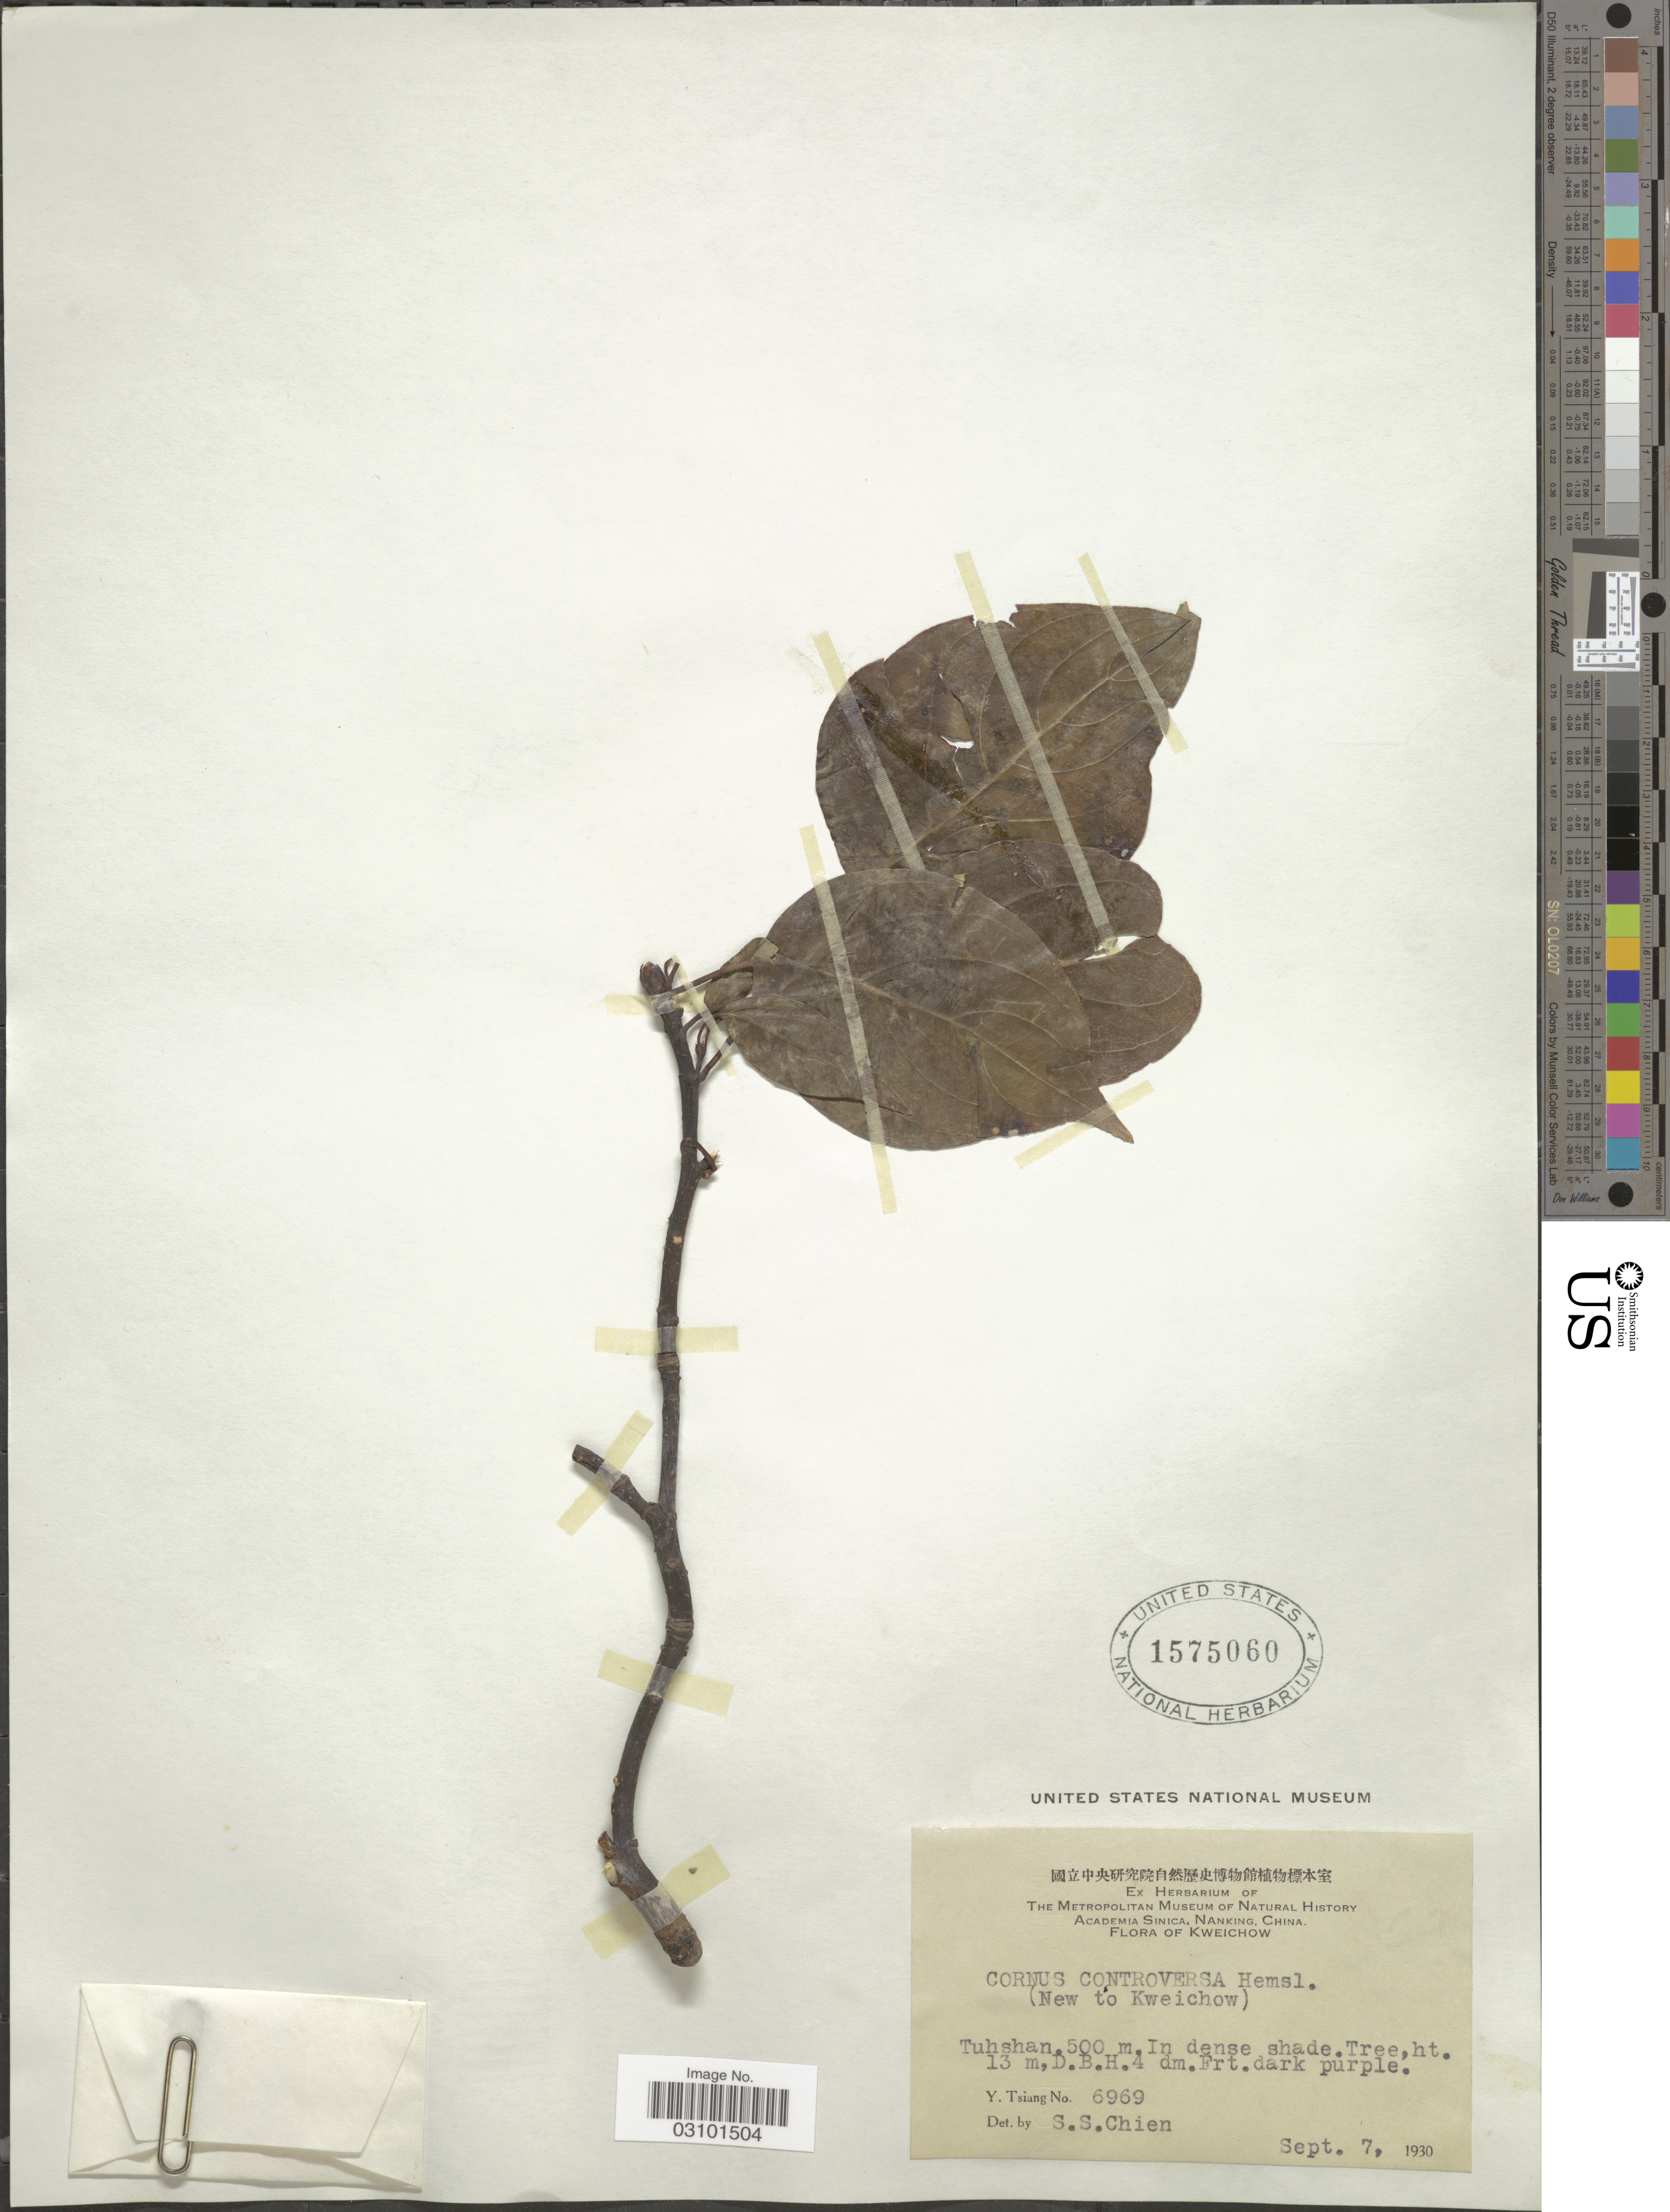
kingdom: Plantae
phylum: Tracheophyta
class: Magnoliopsida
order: Cornales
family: Cornaceae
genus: Cornus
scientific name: Cornus controversa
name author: Hemsl.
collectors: Y. Tsiang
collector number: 6969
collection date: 1930-09-07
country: China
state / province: Guizhou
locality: Kweichow. Tuhshan.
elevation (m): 500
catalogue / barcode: US 1575060